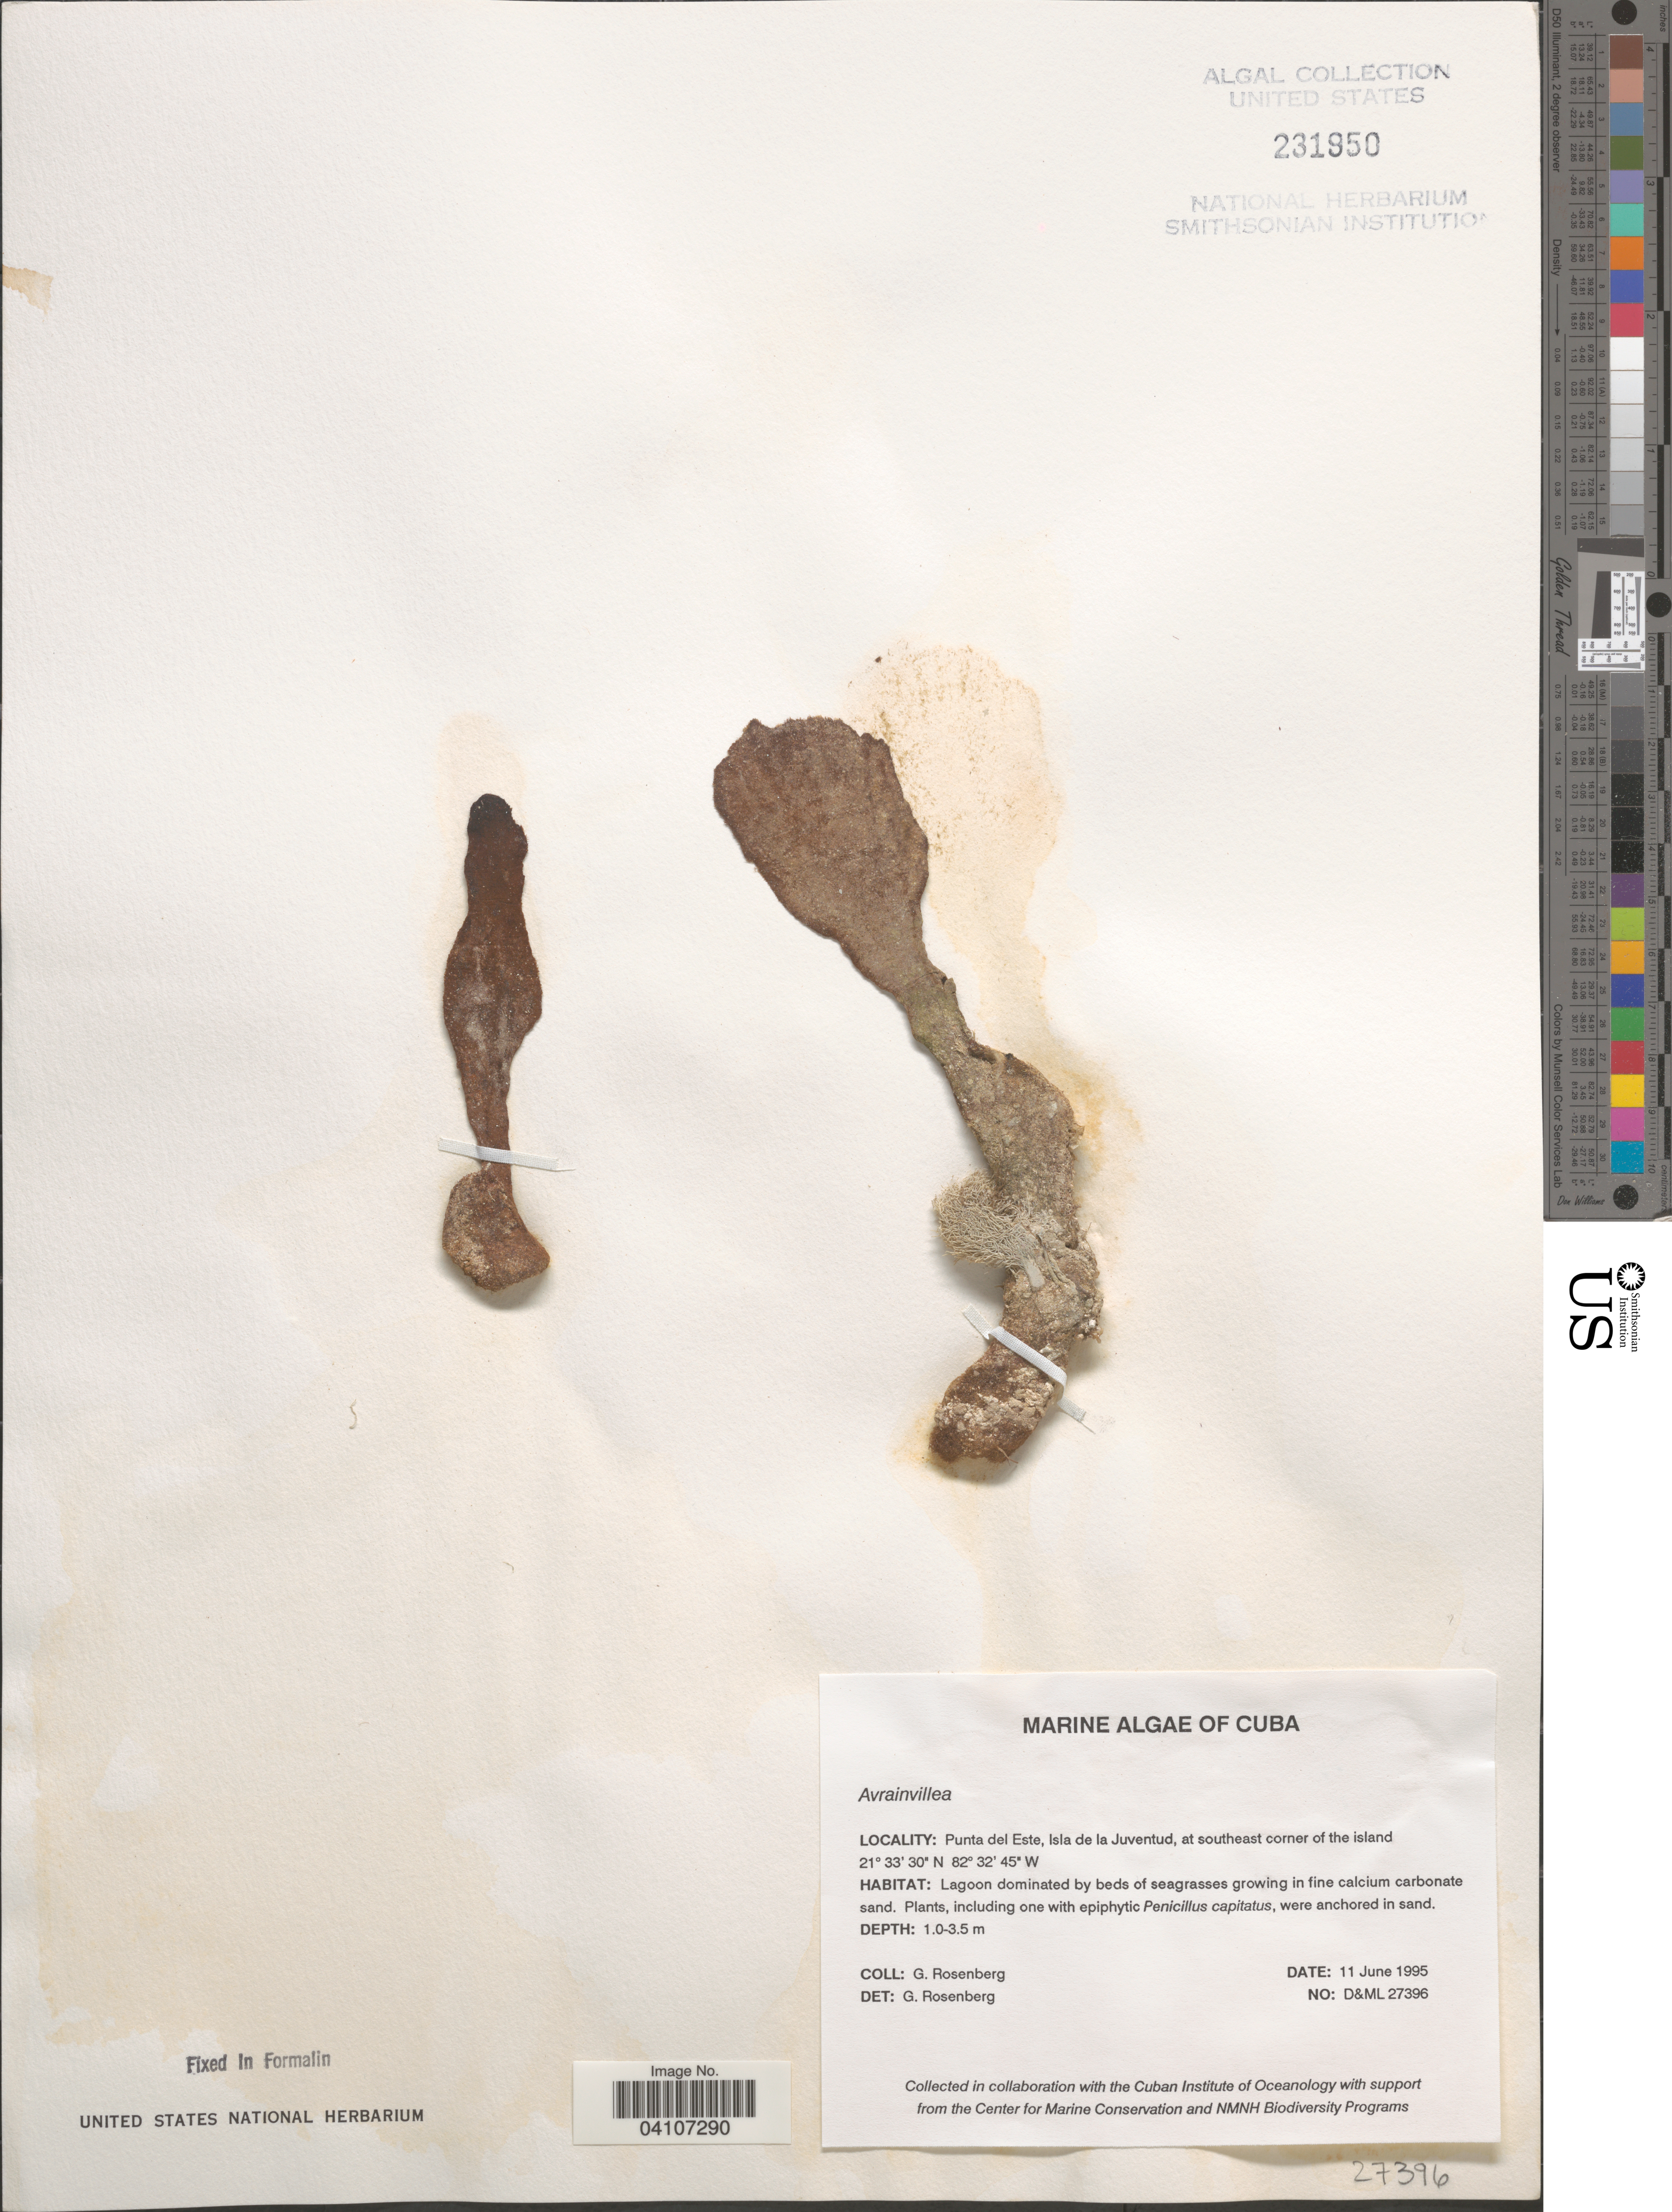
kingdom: Plantae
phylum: Chlorophyta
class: Ulvophyceae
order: Bryopsidales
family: Dichotomosiphonaceae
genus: Avrainvillea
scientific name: Avrainvillea sp.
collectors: G. Rosenberg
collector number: D&ML27396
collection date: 1995-06-11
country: Cuba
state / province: Isla de la Juventud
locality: Punta del Este, at southeast corner of the island.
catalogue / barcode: US 231950